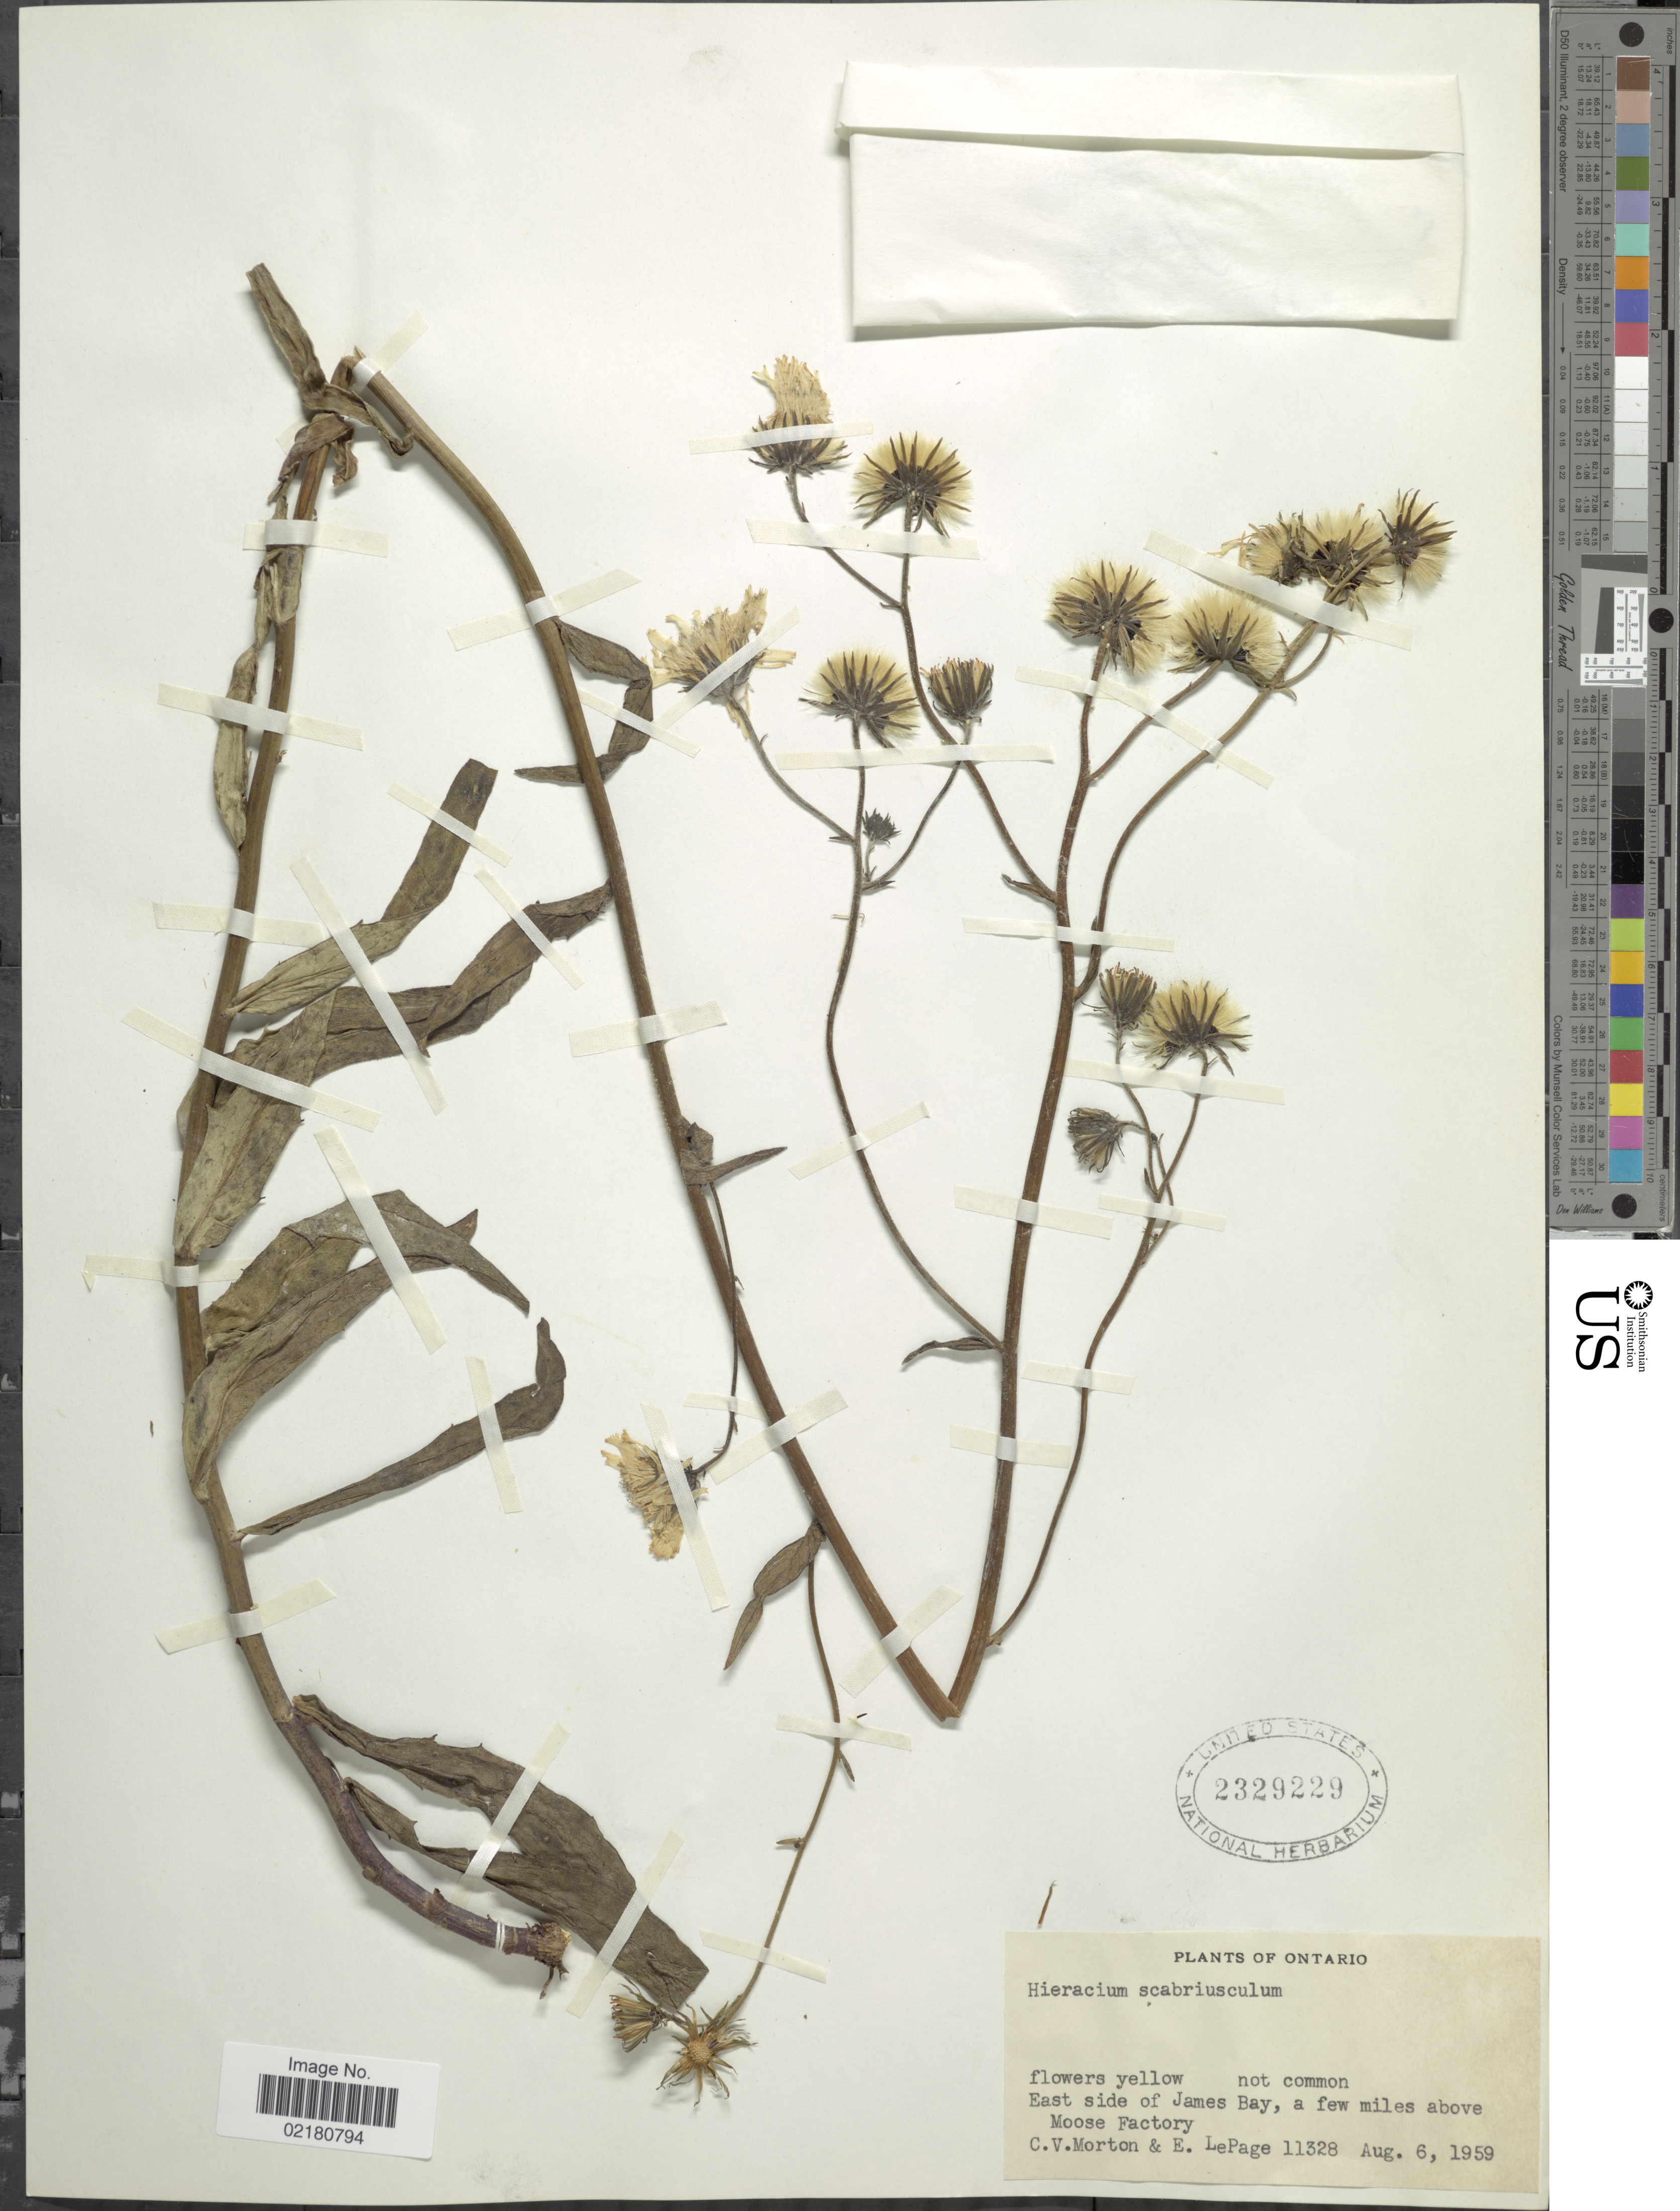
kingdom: Plantae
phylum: Tracheophyta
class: Magnoliopsida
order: Asterales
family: Asteraceae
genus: Hieracium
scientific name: Hieracium umbellatum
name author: L.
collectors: C. V. Morton & E. Lepage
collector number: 11328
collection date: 1959-08-06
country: Canada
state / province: Ontario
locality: Ontario, East side of James ray, a few miles above Moose factory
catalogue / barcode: US 2329229